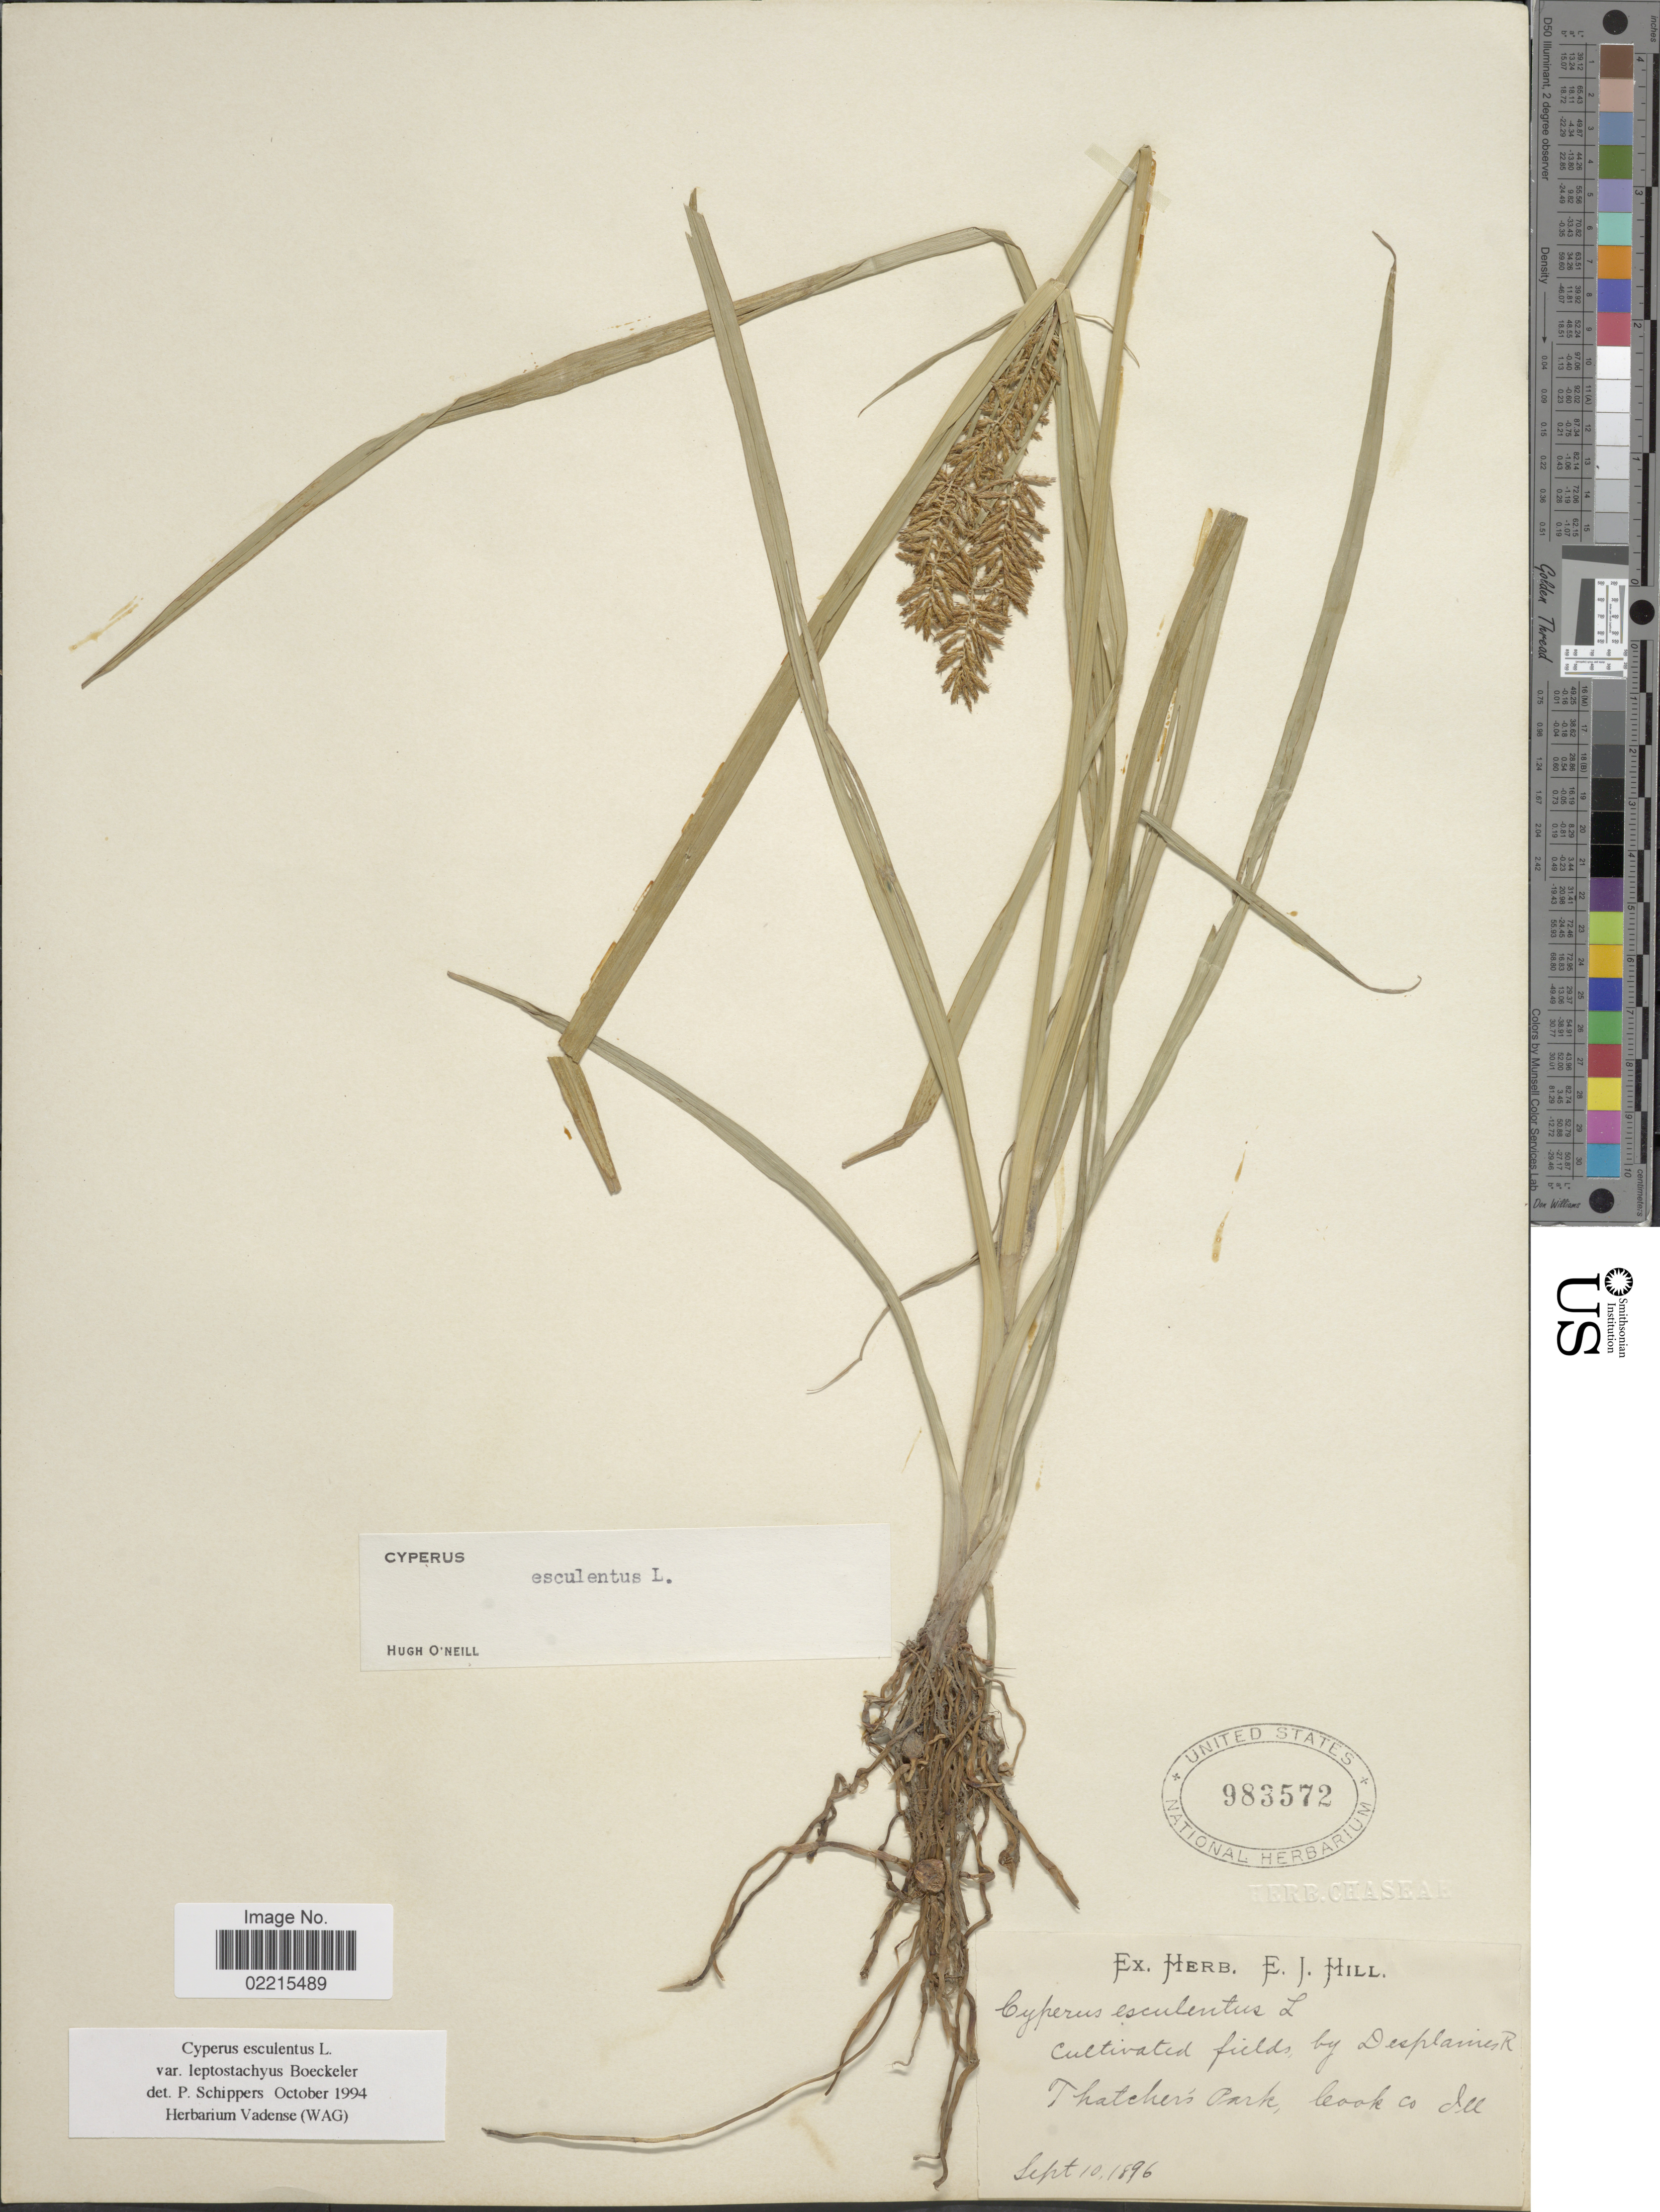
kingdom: Plantae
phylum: Tracheophyta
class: Liliopsida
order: Poales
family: Cyperaceae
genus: Cyperus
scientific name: Cyperus esculentus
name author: L.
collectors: ex herb. E.J. Hill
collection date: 1896-09-10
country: United States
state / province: Illinois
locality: Cultivated fields by Desplaines R R, Thatcher's Park, Cook Co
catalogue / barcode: US 983572